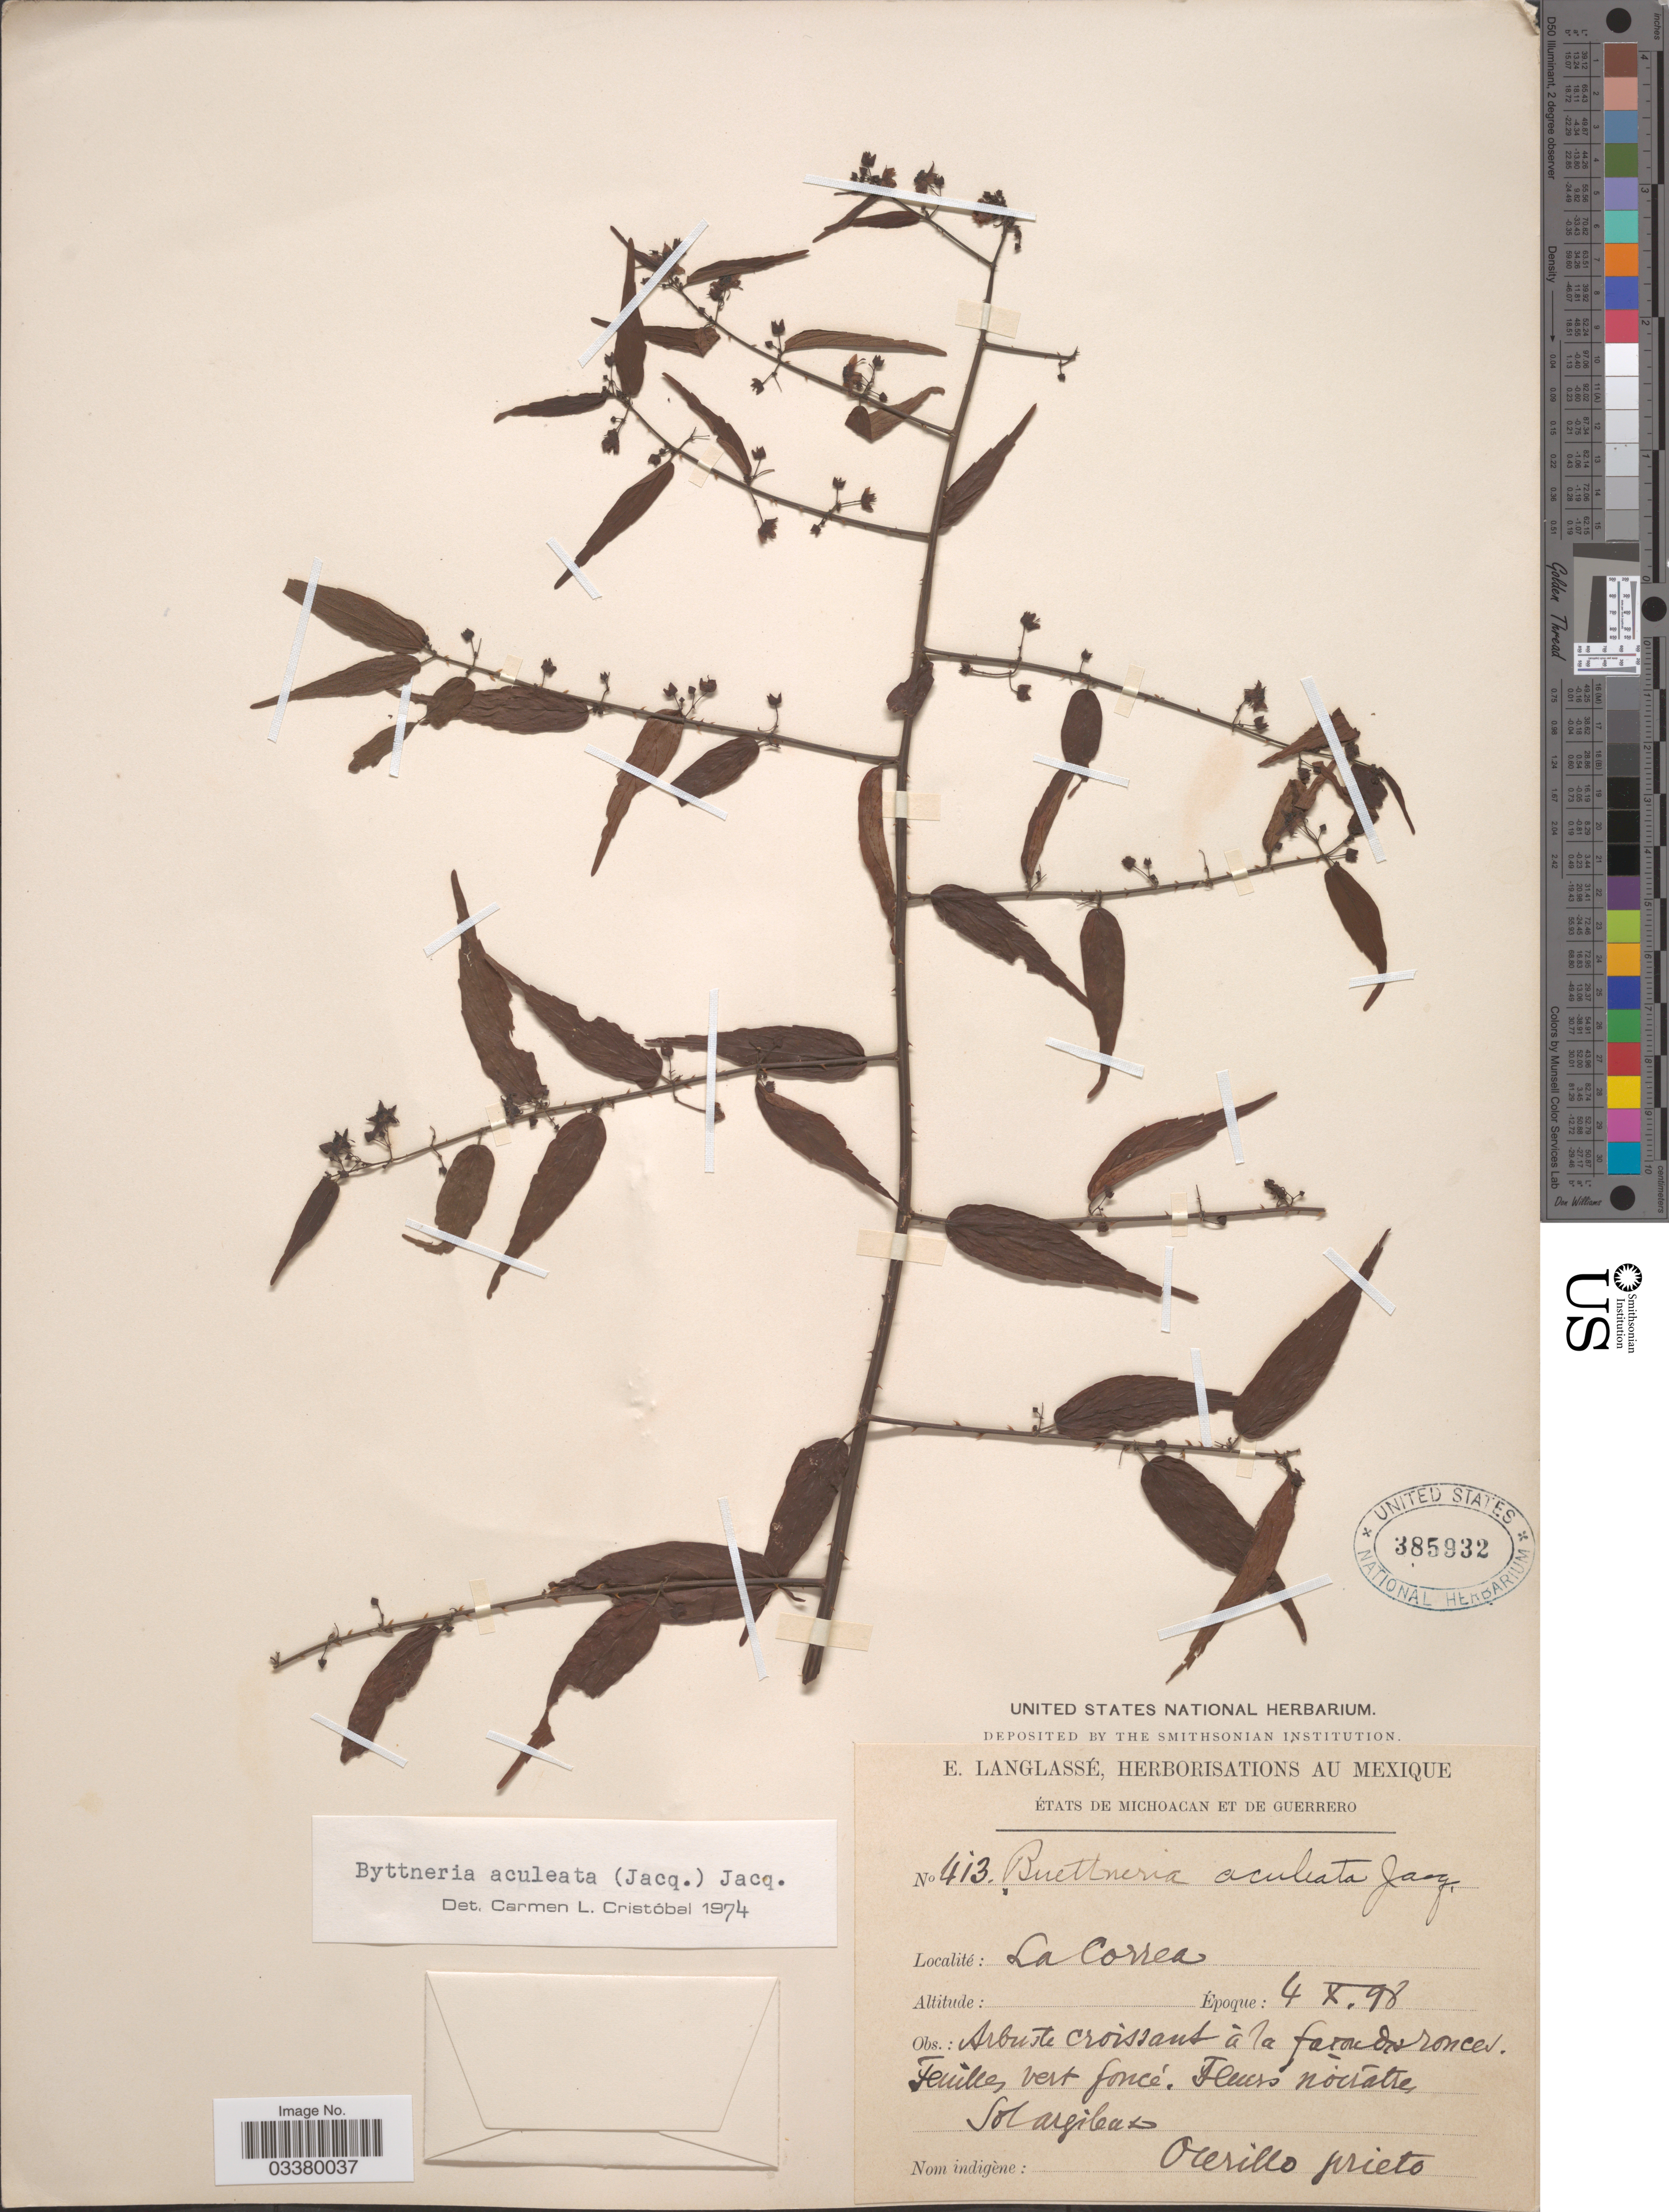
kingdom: Plantae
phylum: Tracheophyta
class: Magnoliopsida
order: Malvales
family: Malvaceae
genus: Byttneria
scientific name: Byttneria aculeata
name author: (Jacq.) Jacq.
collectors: E. Langlassé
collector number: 413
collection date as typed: Transcribed d/m/y: 4/10/98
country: Mexico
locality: États de Michoacan et de Guerrero. La Correa.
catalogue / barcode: US 385932